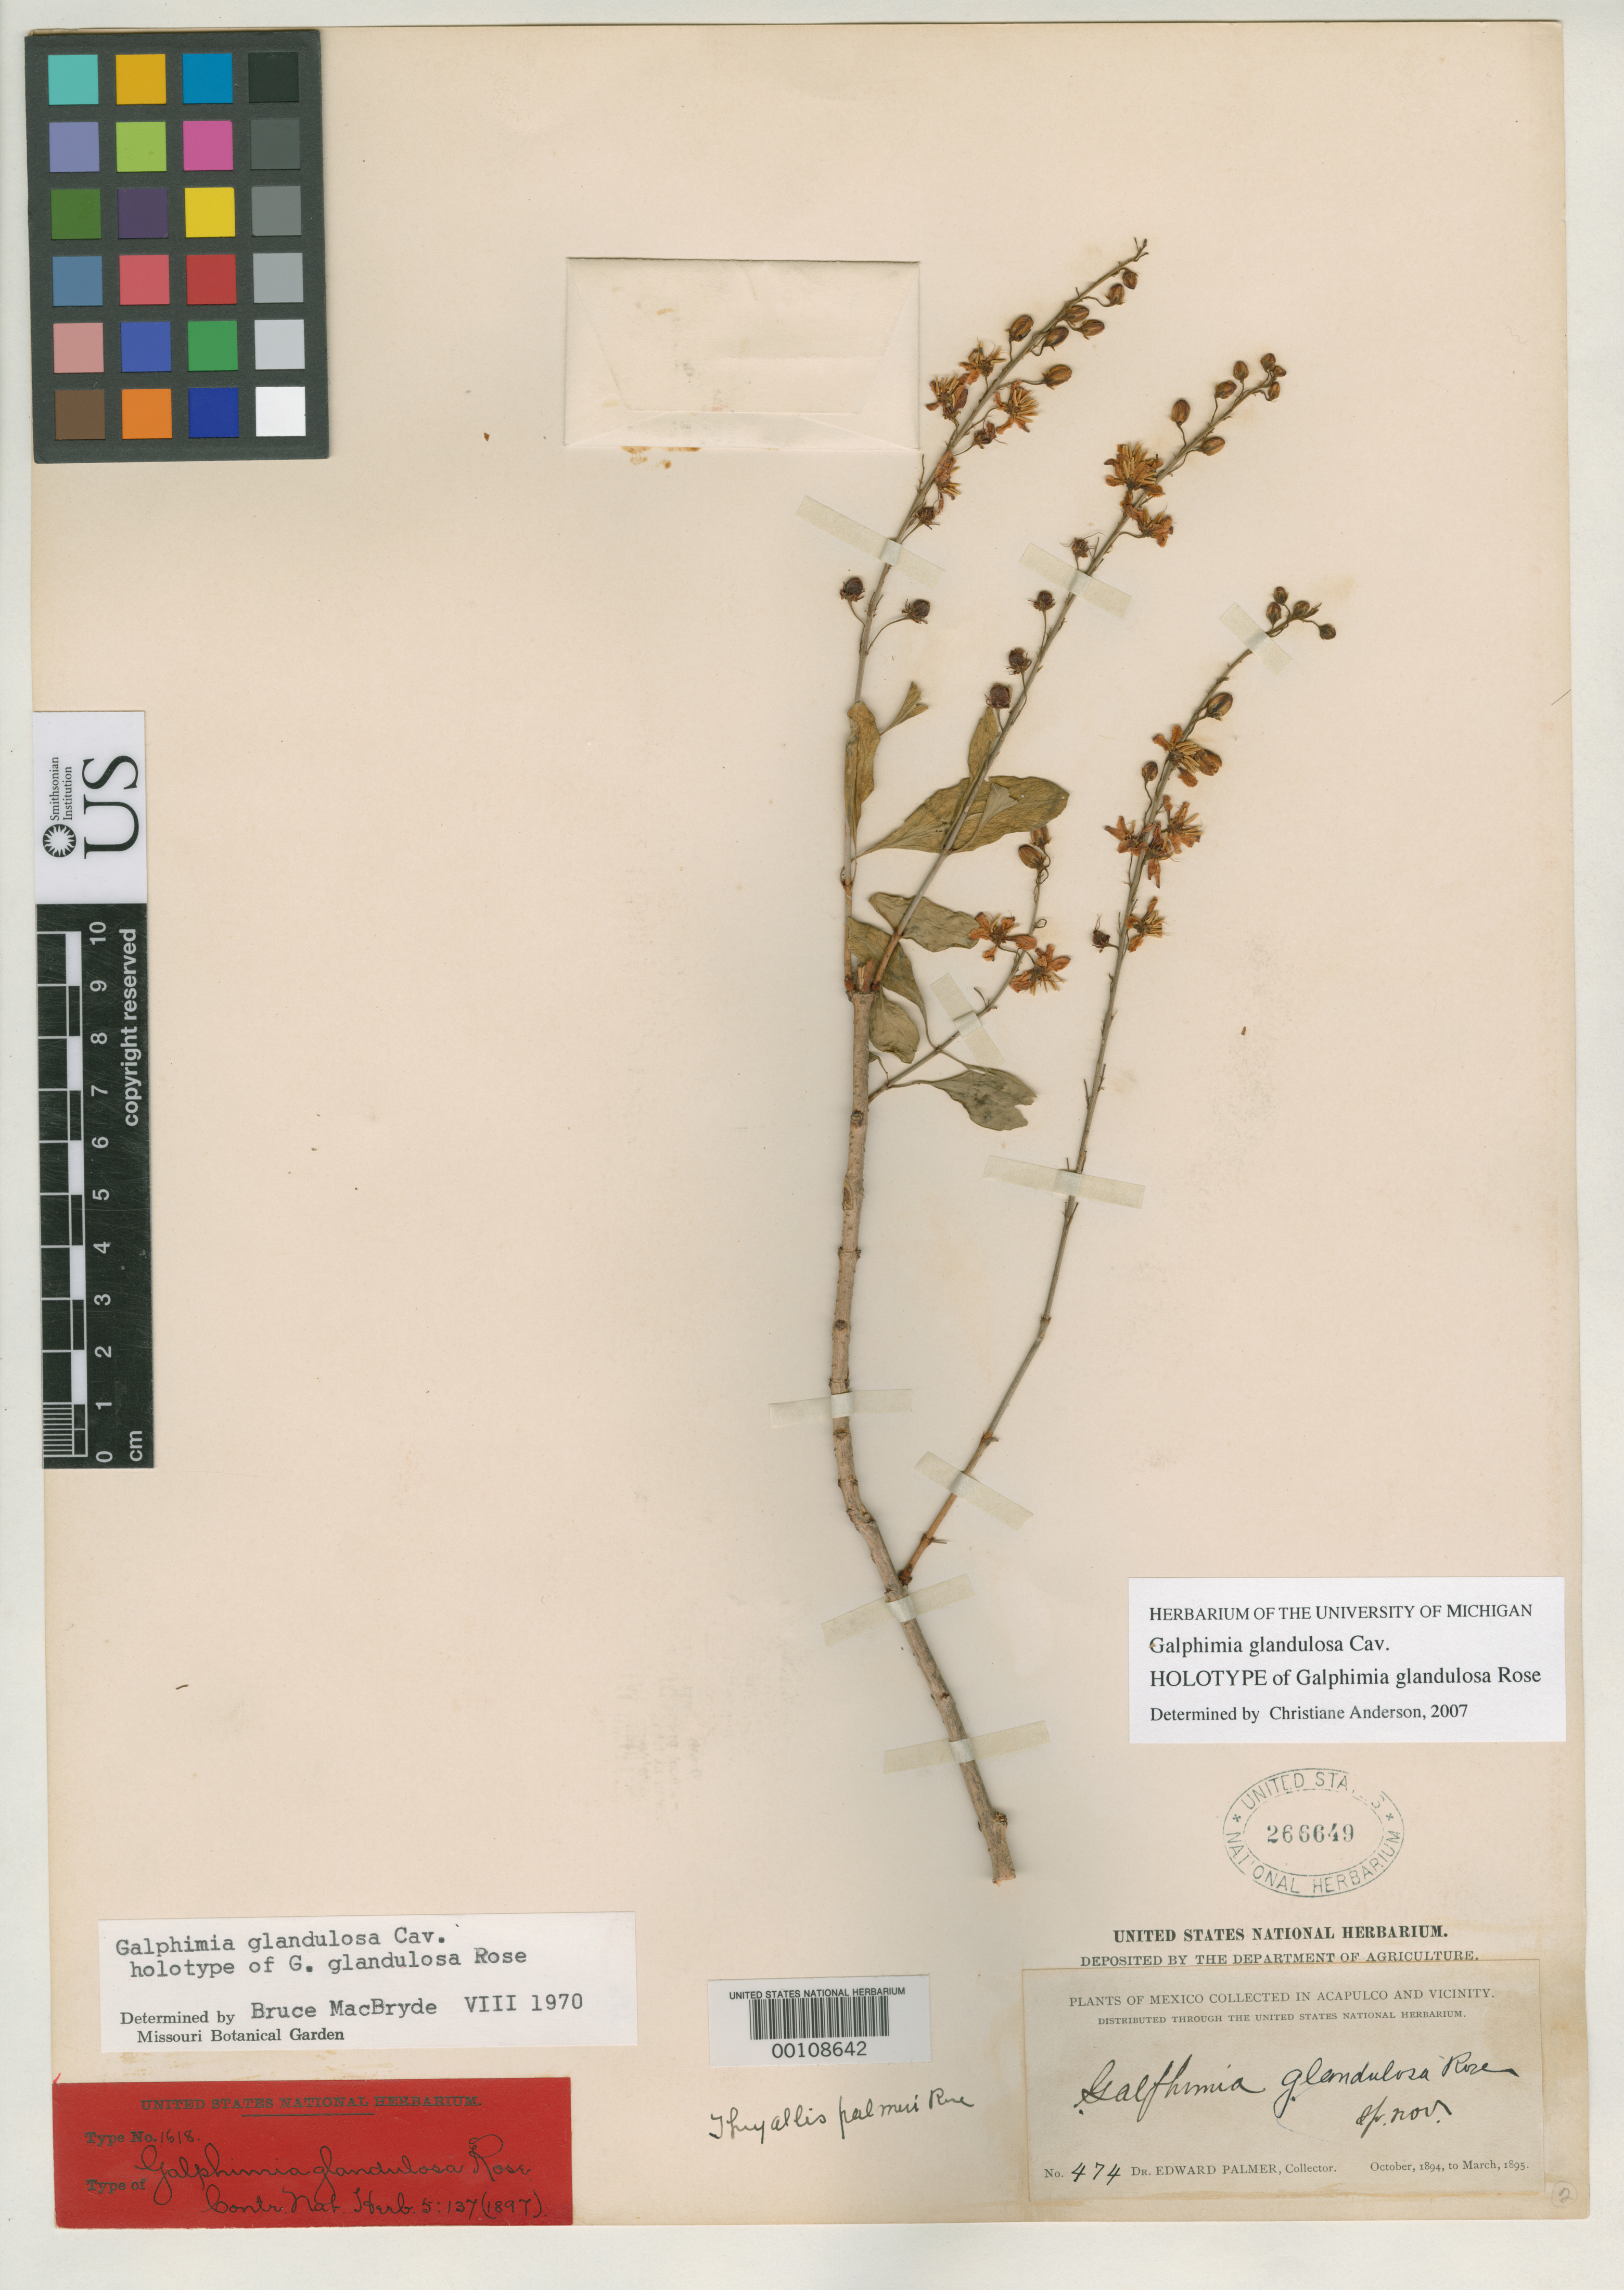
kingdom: Plantae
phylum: Tracheophyta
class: Magnoliopsida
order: Malpighiales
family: Malpighiaceae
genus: Galphimia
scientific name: Galphimia glandulosa Rose nom. illeg. hom.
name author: Rose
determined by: Anderson, C. E., (MICH)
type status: Holotype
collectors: E. Palmer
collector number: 474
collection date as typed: Oct 1894 to -- Mar 1895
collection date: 1894-10/1895-03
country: Mexico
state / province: Guerrero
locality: Acapulco and vicinity. [Protologue, "…in river bottoms near Acapulco, February, 1895"]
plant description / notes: Later homonym of Galphimia glandulosa Cav.; Also a type of Thryallis palmeri Rose, nom. nov.; Nom. nov. based on Galphimia glandulosa Rose, non G. glandulosa Cav.; Also a type of Galphimia glandulosa Rose, nom. illeg. (non Cav.)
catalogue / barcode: US 266649